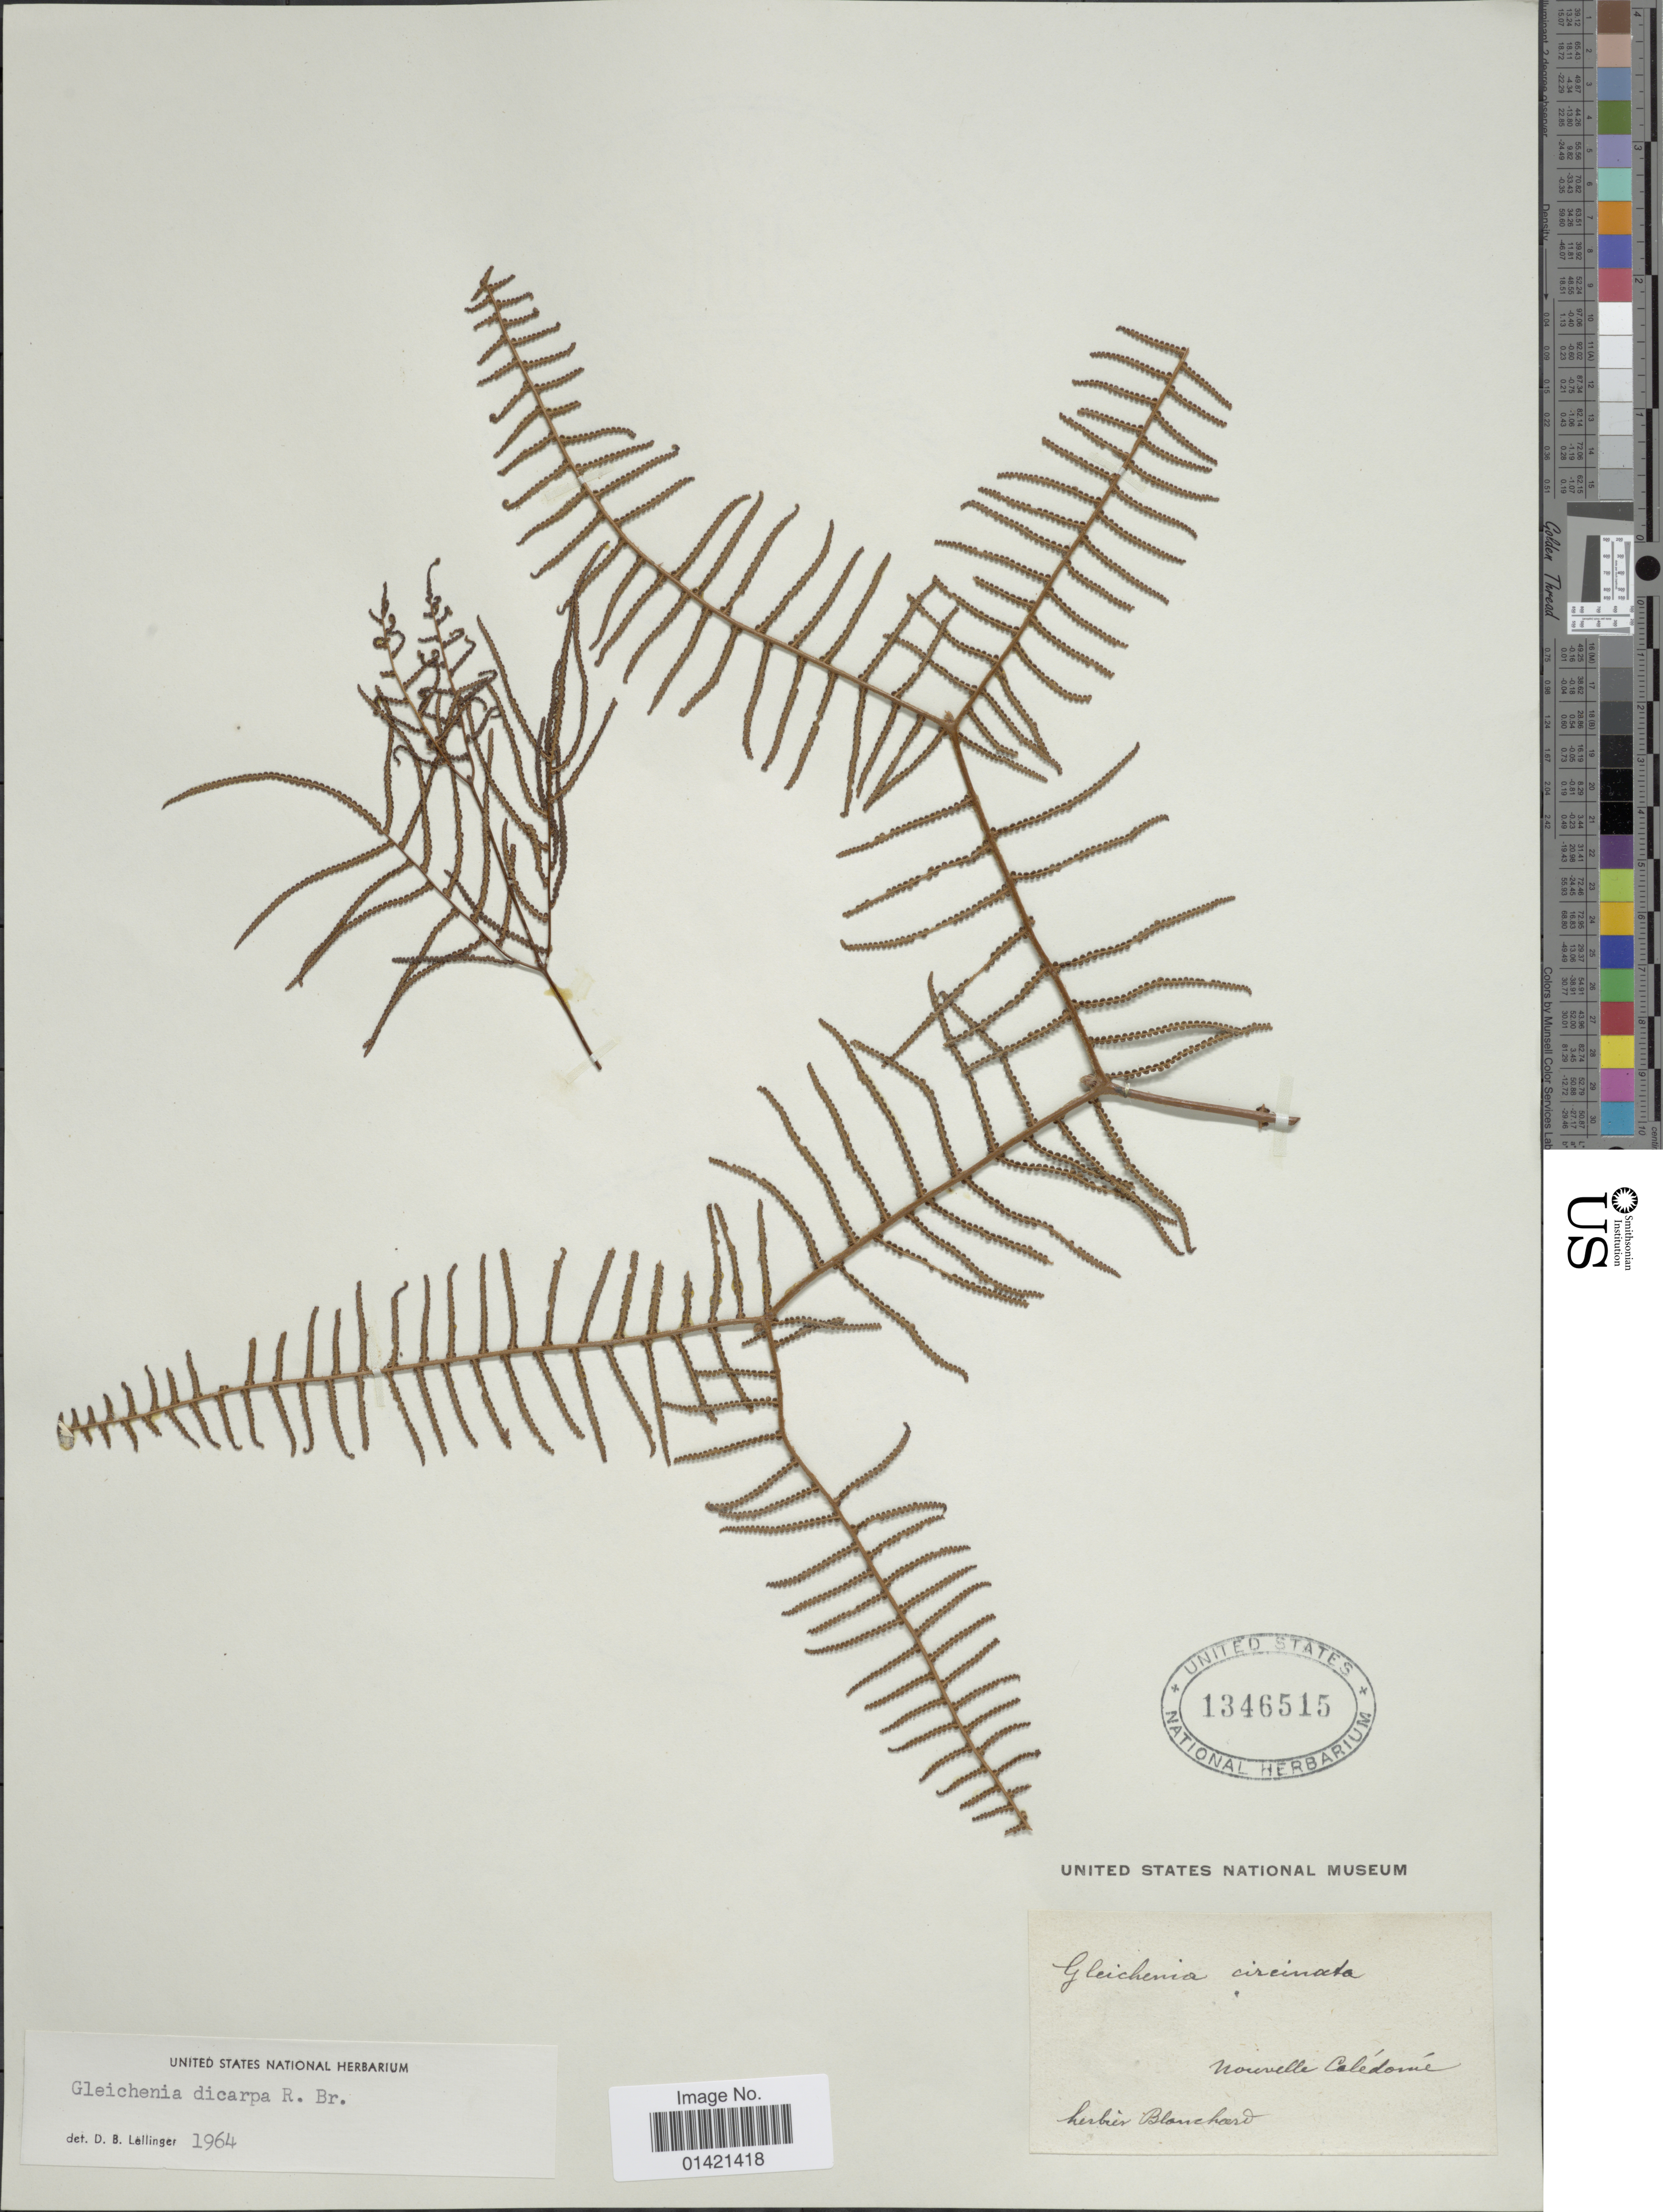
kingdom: Plantae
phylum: Tracheophyta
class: Polypodiopsida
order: Gleicheniales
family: Gleicheniaceae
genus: Gleichenia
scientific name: Gleichenia dicarpa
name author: R. Br.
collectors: ex herb. F. Blanchard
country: New Caledonia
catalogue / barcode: US 1346515